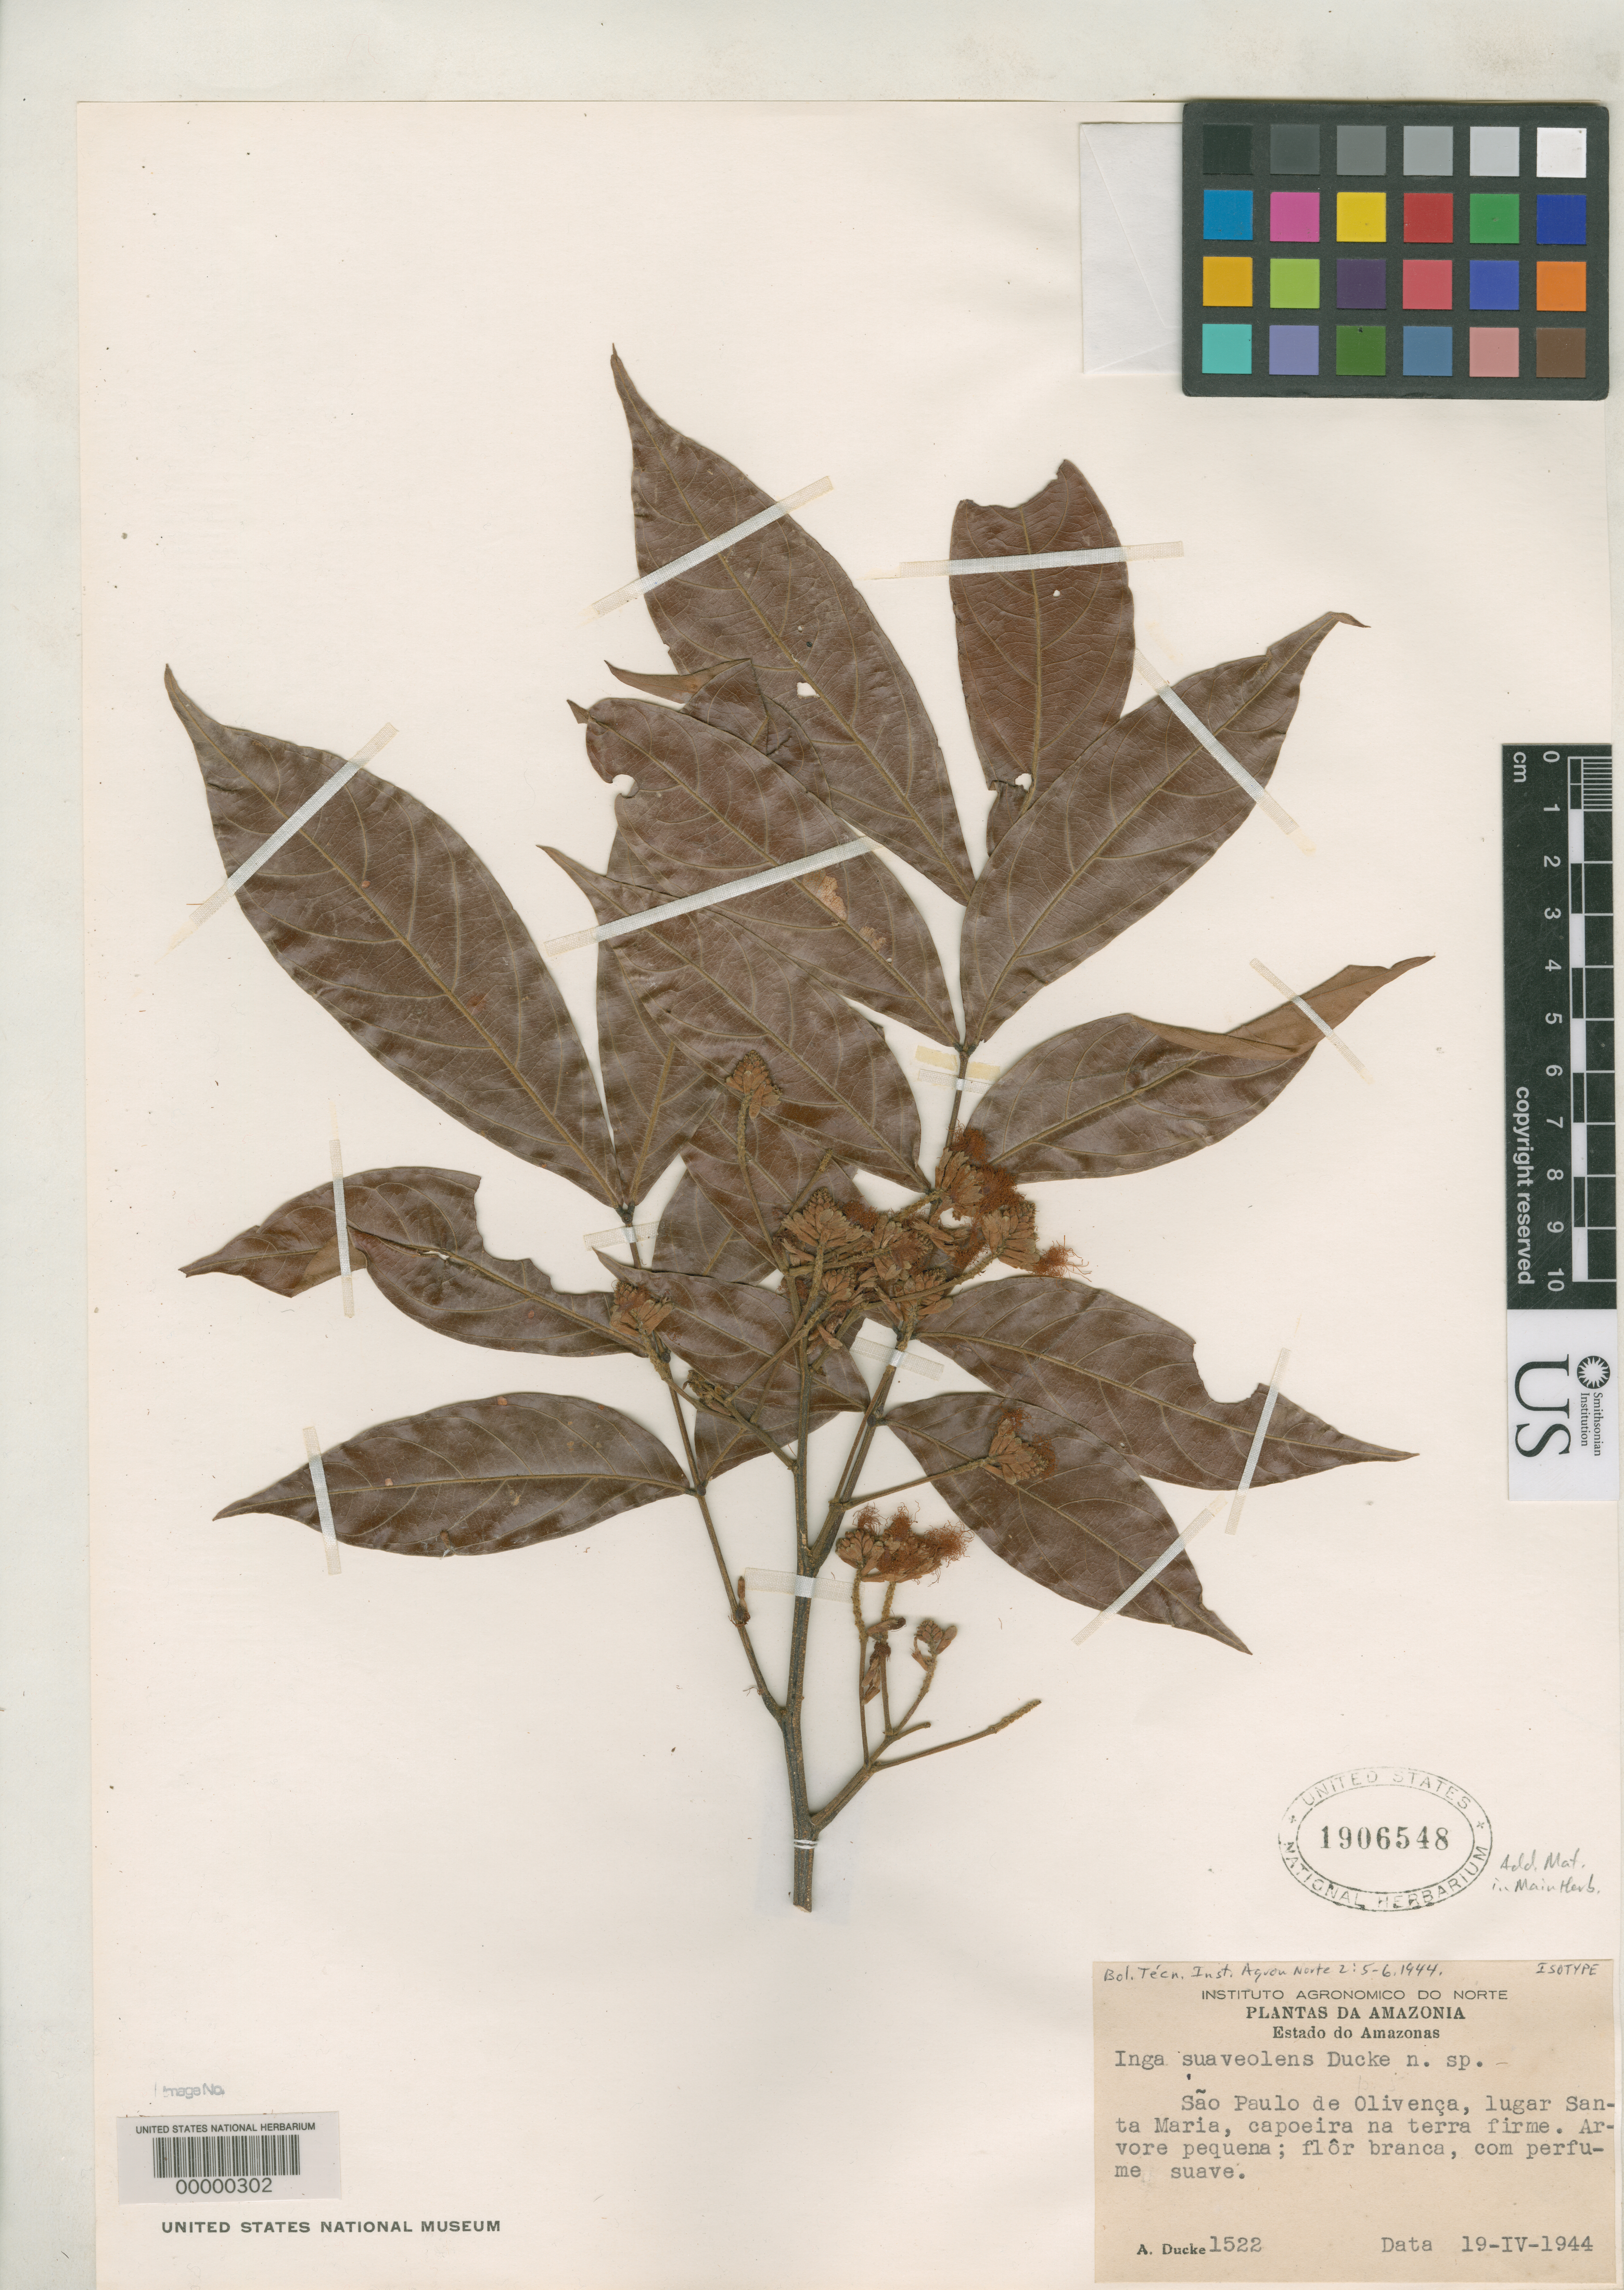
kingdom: Plantae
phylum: Tracheophyta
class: Magnoliopsida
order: Fabales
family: Fabaceae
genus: Inga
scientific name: Inga suaveolens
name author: Ducke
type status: Isotype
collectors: A. Ducke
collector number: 1522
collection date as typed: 19 Apr 1944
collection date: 1944-04-19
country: Brazil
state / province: Amazonas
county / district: San Paulo de Olivenca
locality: Sao Paulo de Olivenca, Santa Martia.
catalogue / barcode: US 1906548